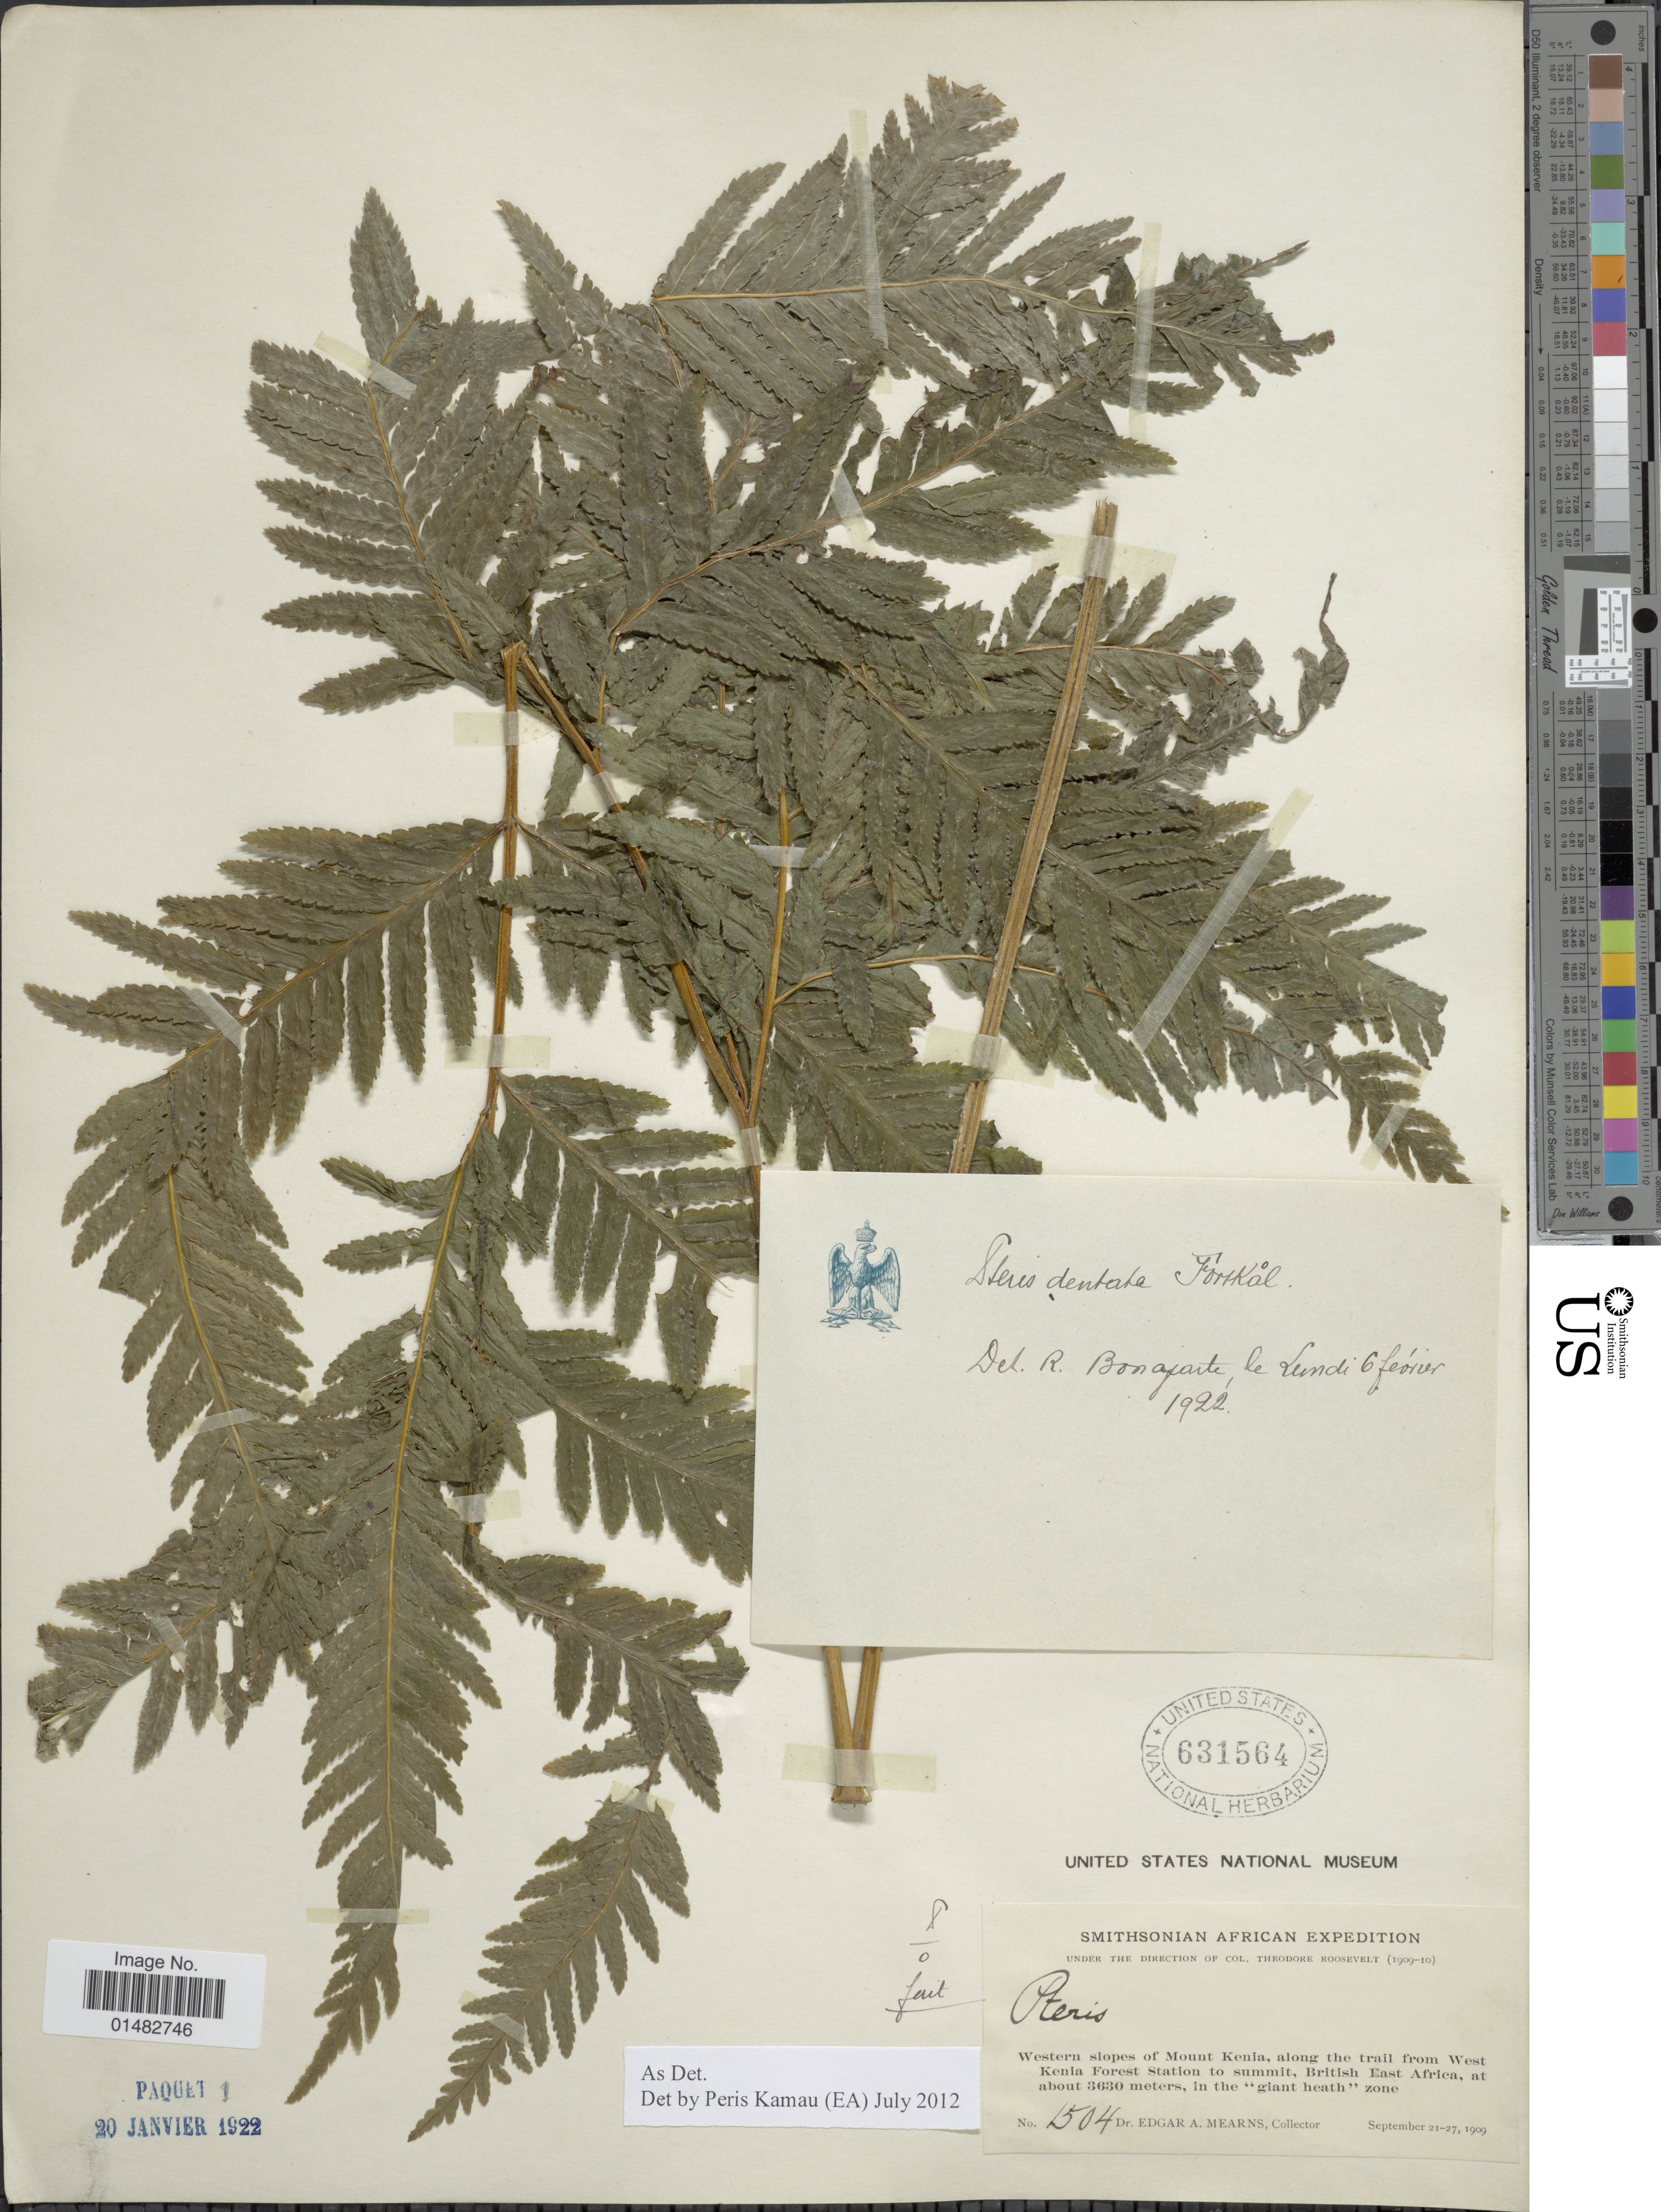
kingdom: Plantae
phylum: Tracheophyta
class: Polypodiopsida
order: Polypodiales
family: Pteridaceae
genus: Pteris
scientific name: Pteris dentata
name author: Forssk.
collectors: E. A. Mearns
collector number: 1504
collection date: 1909-09-21/1909-09-27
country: Kenya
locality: Western slopes of Mount Kenia, along the trail from West Kenia Forest Station to summit, British East Africa, in the"giant health"zone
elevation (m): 3630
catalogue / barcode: US 631564